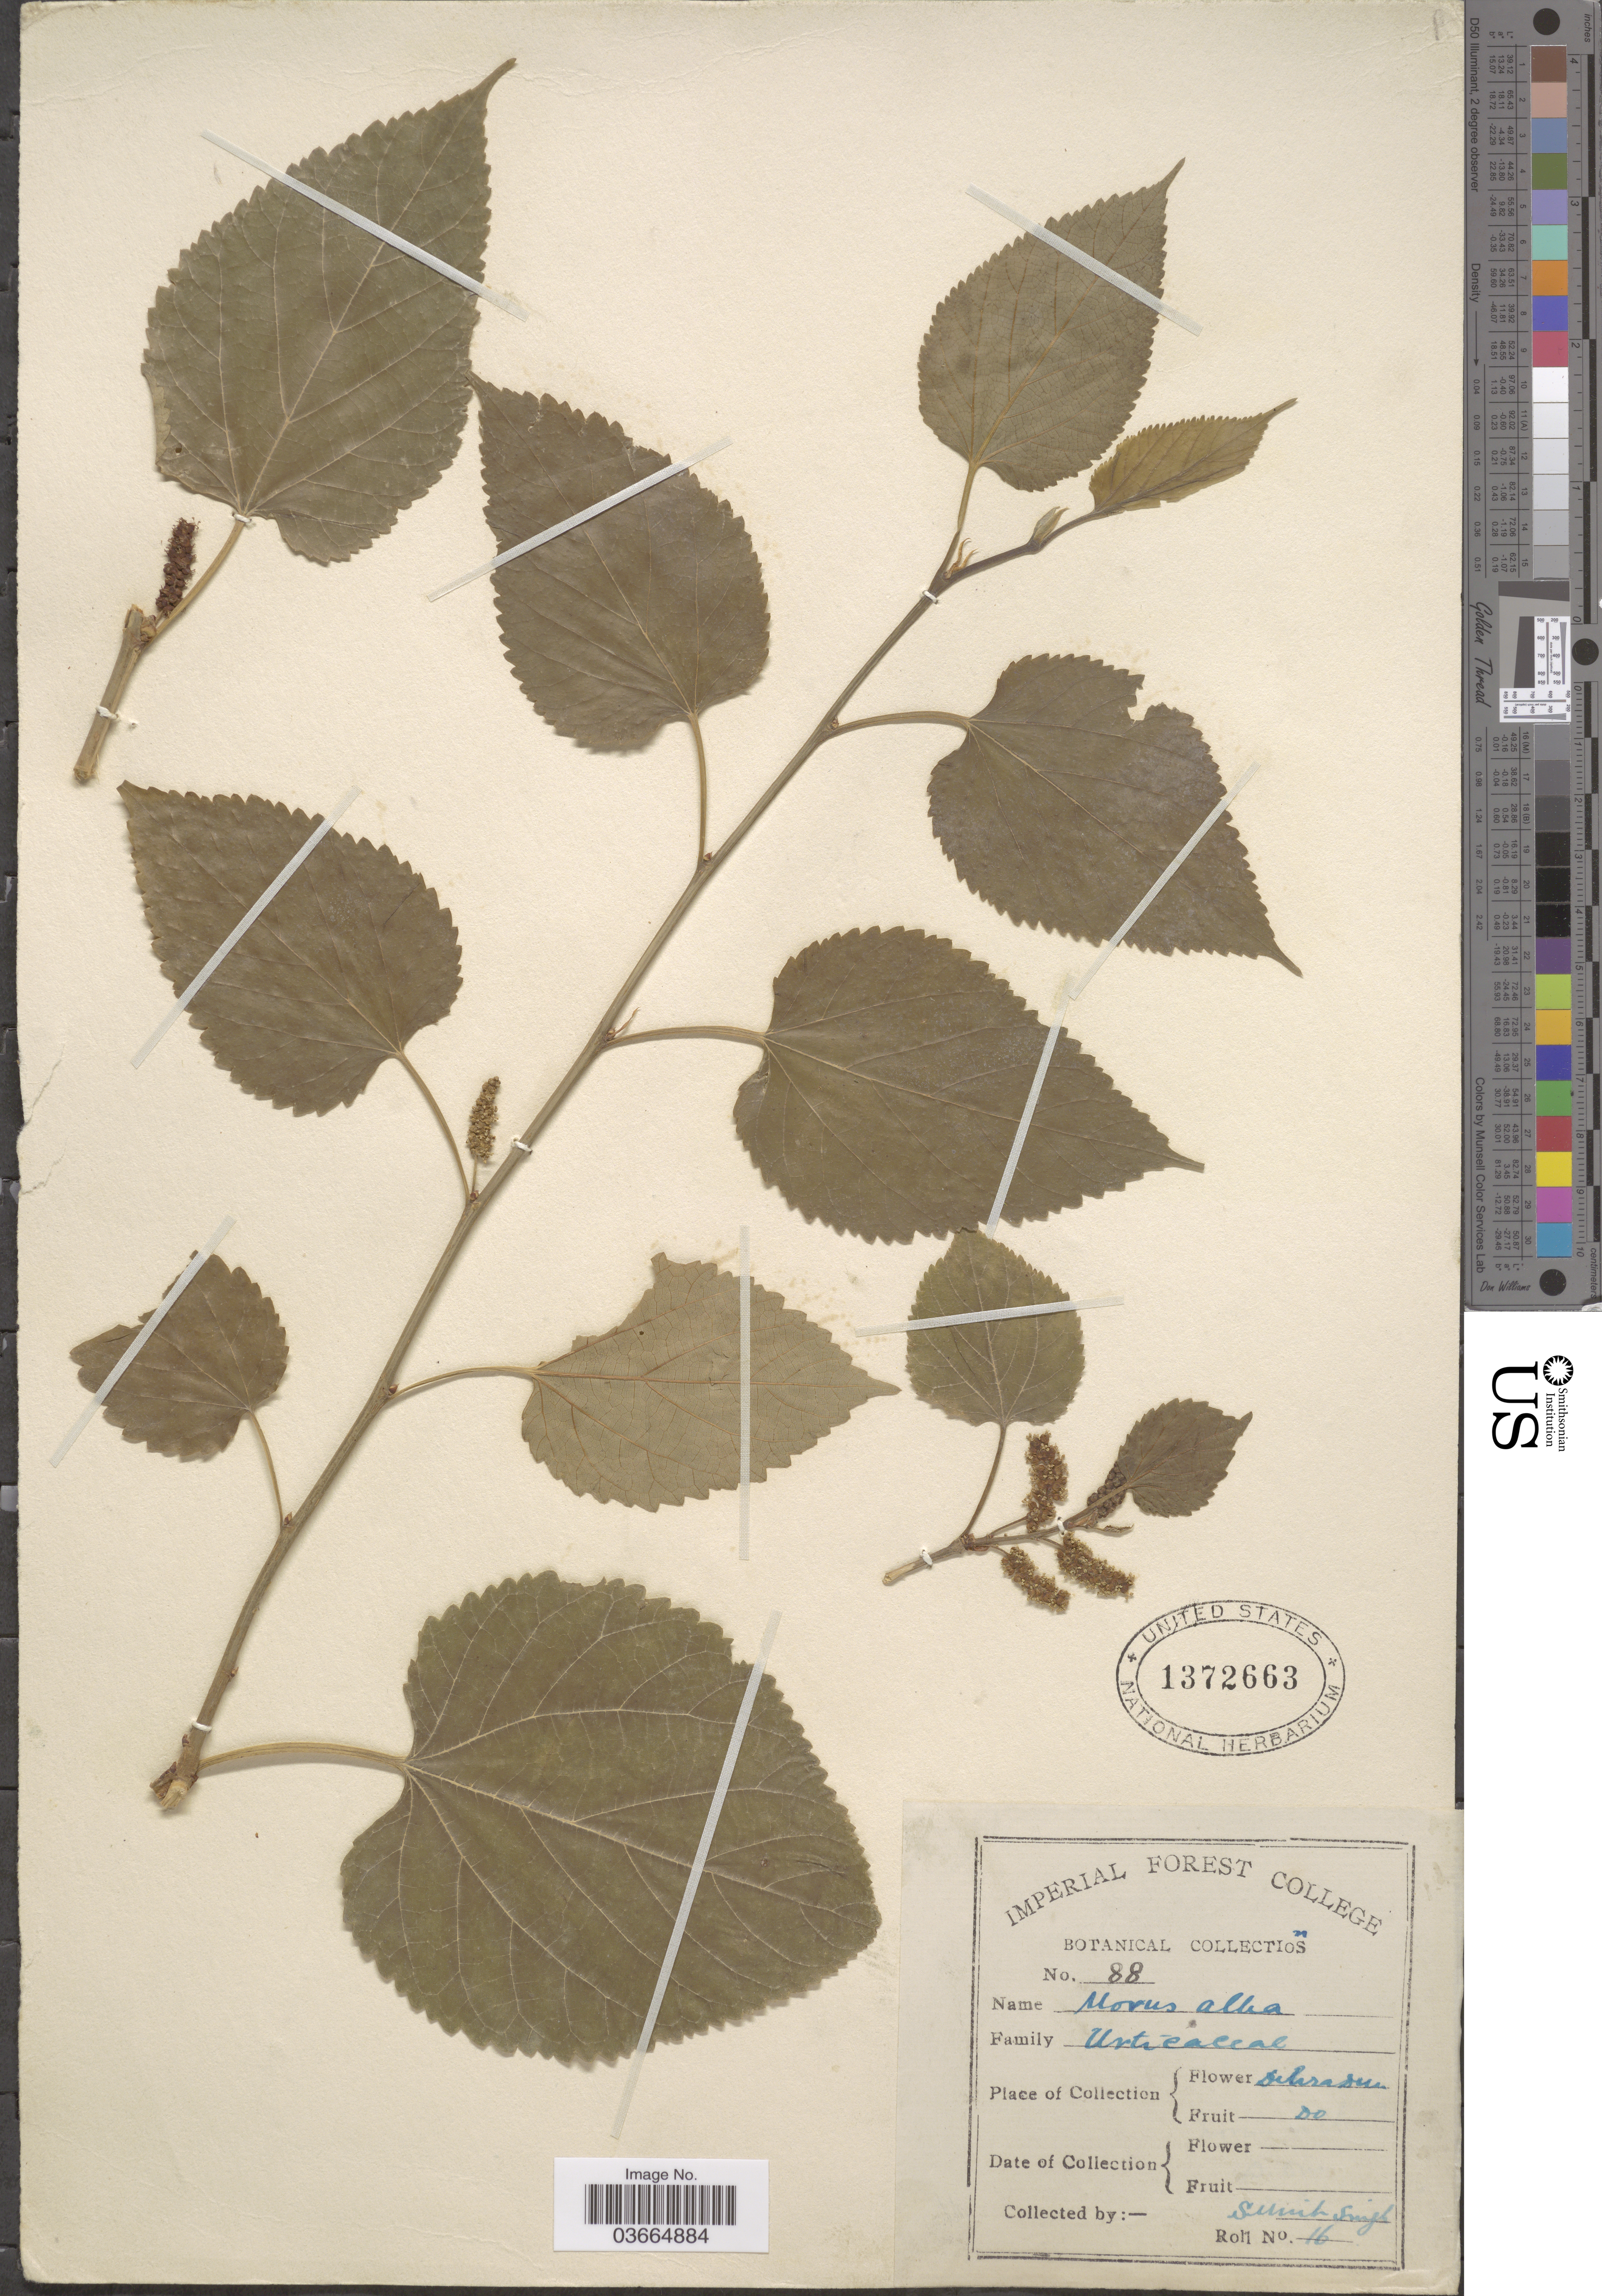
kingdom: Plantae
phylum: Tracheophyta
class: Magnoliopsida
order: Rosales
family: Moraceae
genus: Morus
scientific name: Morus alba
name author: L.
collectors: S. Singh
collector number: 88/16?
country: India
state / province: Uttarakhand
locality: Dehradun.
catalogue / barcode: US 1372663